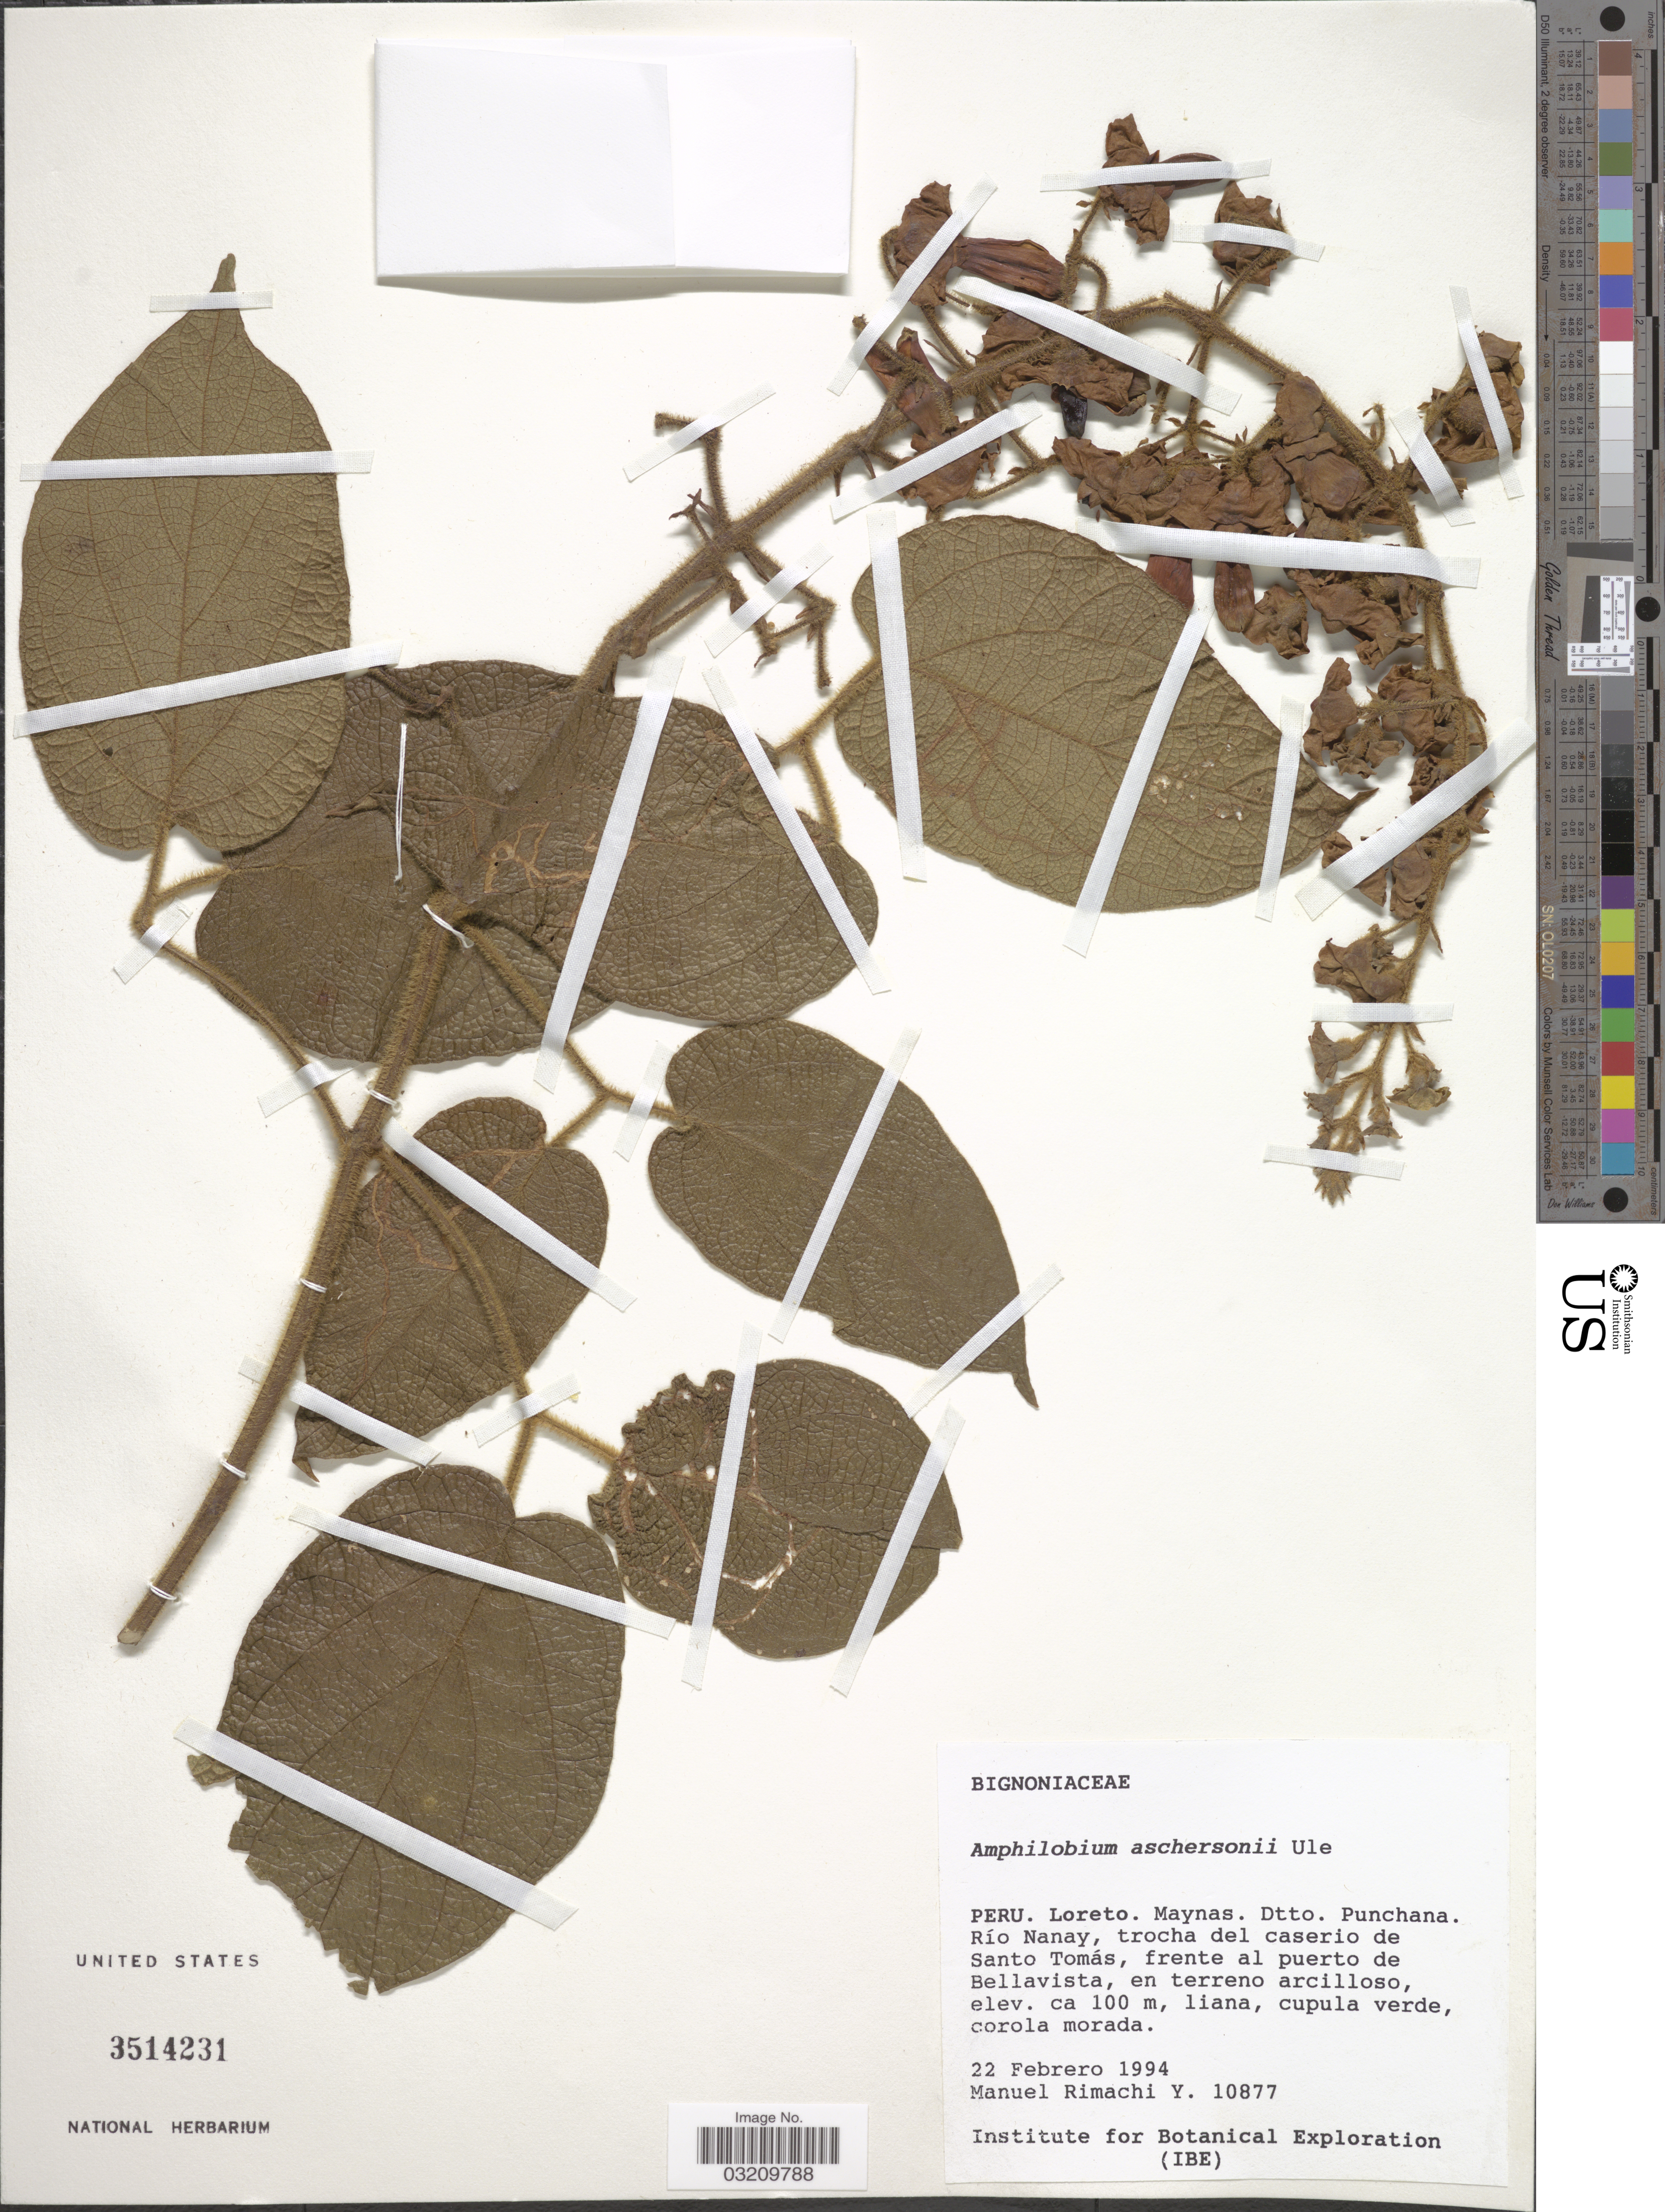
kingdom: Plantae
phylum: Tracheophyta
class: Magnoliopsida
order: Lamiales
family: Bignoniaceae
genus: Amphilophium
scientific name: Amphilophium aschersonii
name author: Ule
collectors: M. Rimachi Y.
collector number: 10877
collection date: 1994-02-22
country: Peru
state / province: Loreto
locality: Maynas. Dtto Punchana. Río Nanay, trocha del caserio de Santo Tomás, frente al puerto de Bellavista.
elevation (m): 100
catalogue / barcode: US 3514231